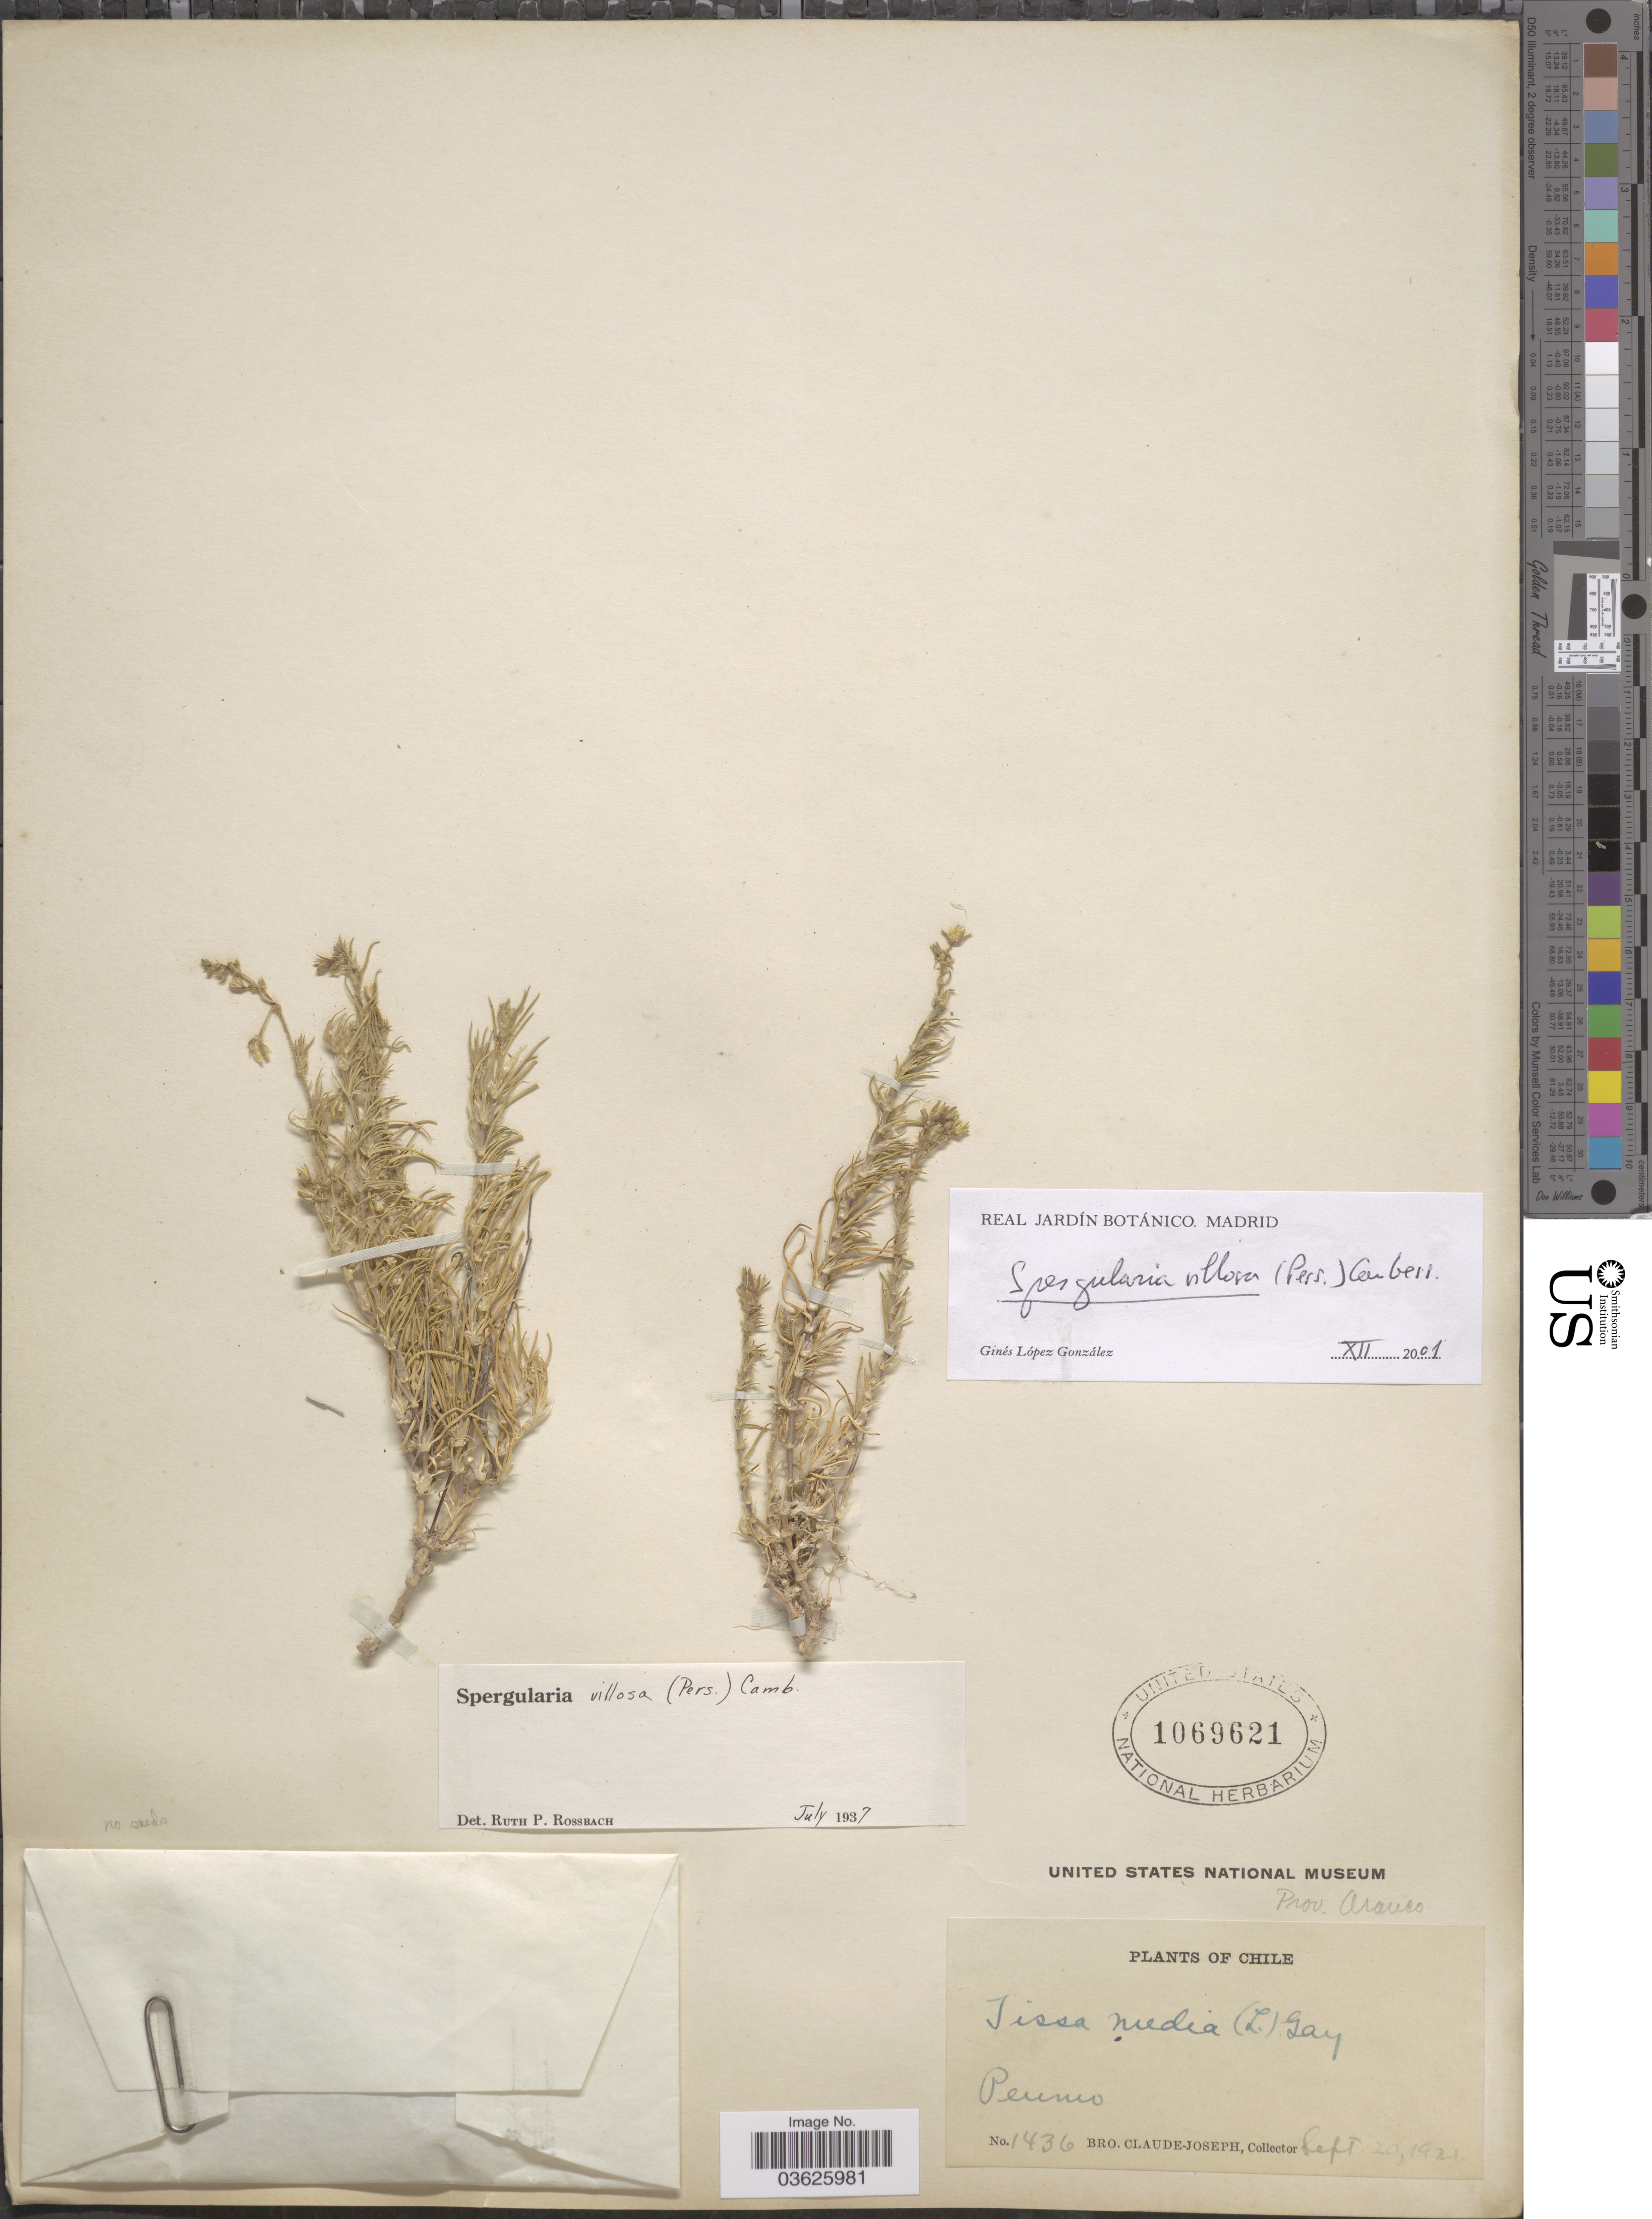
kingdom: Plantae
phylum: Tracheophyta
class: Magnoliopsida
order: Caryophyllales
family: Caryophyllaceae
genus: Spergularia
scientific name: Spergularia villosa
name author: (Pers.) Cambess.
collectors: Bro. Claude-Joseph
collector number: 1436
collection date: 1921-09-20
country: Chile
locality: Peumo. Prov. Aranco.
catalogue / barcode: US 1069621